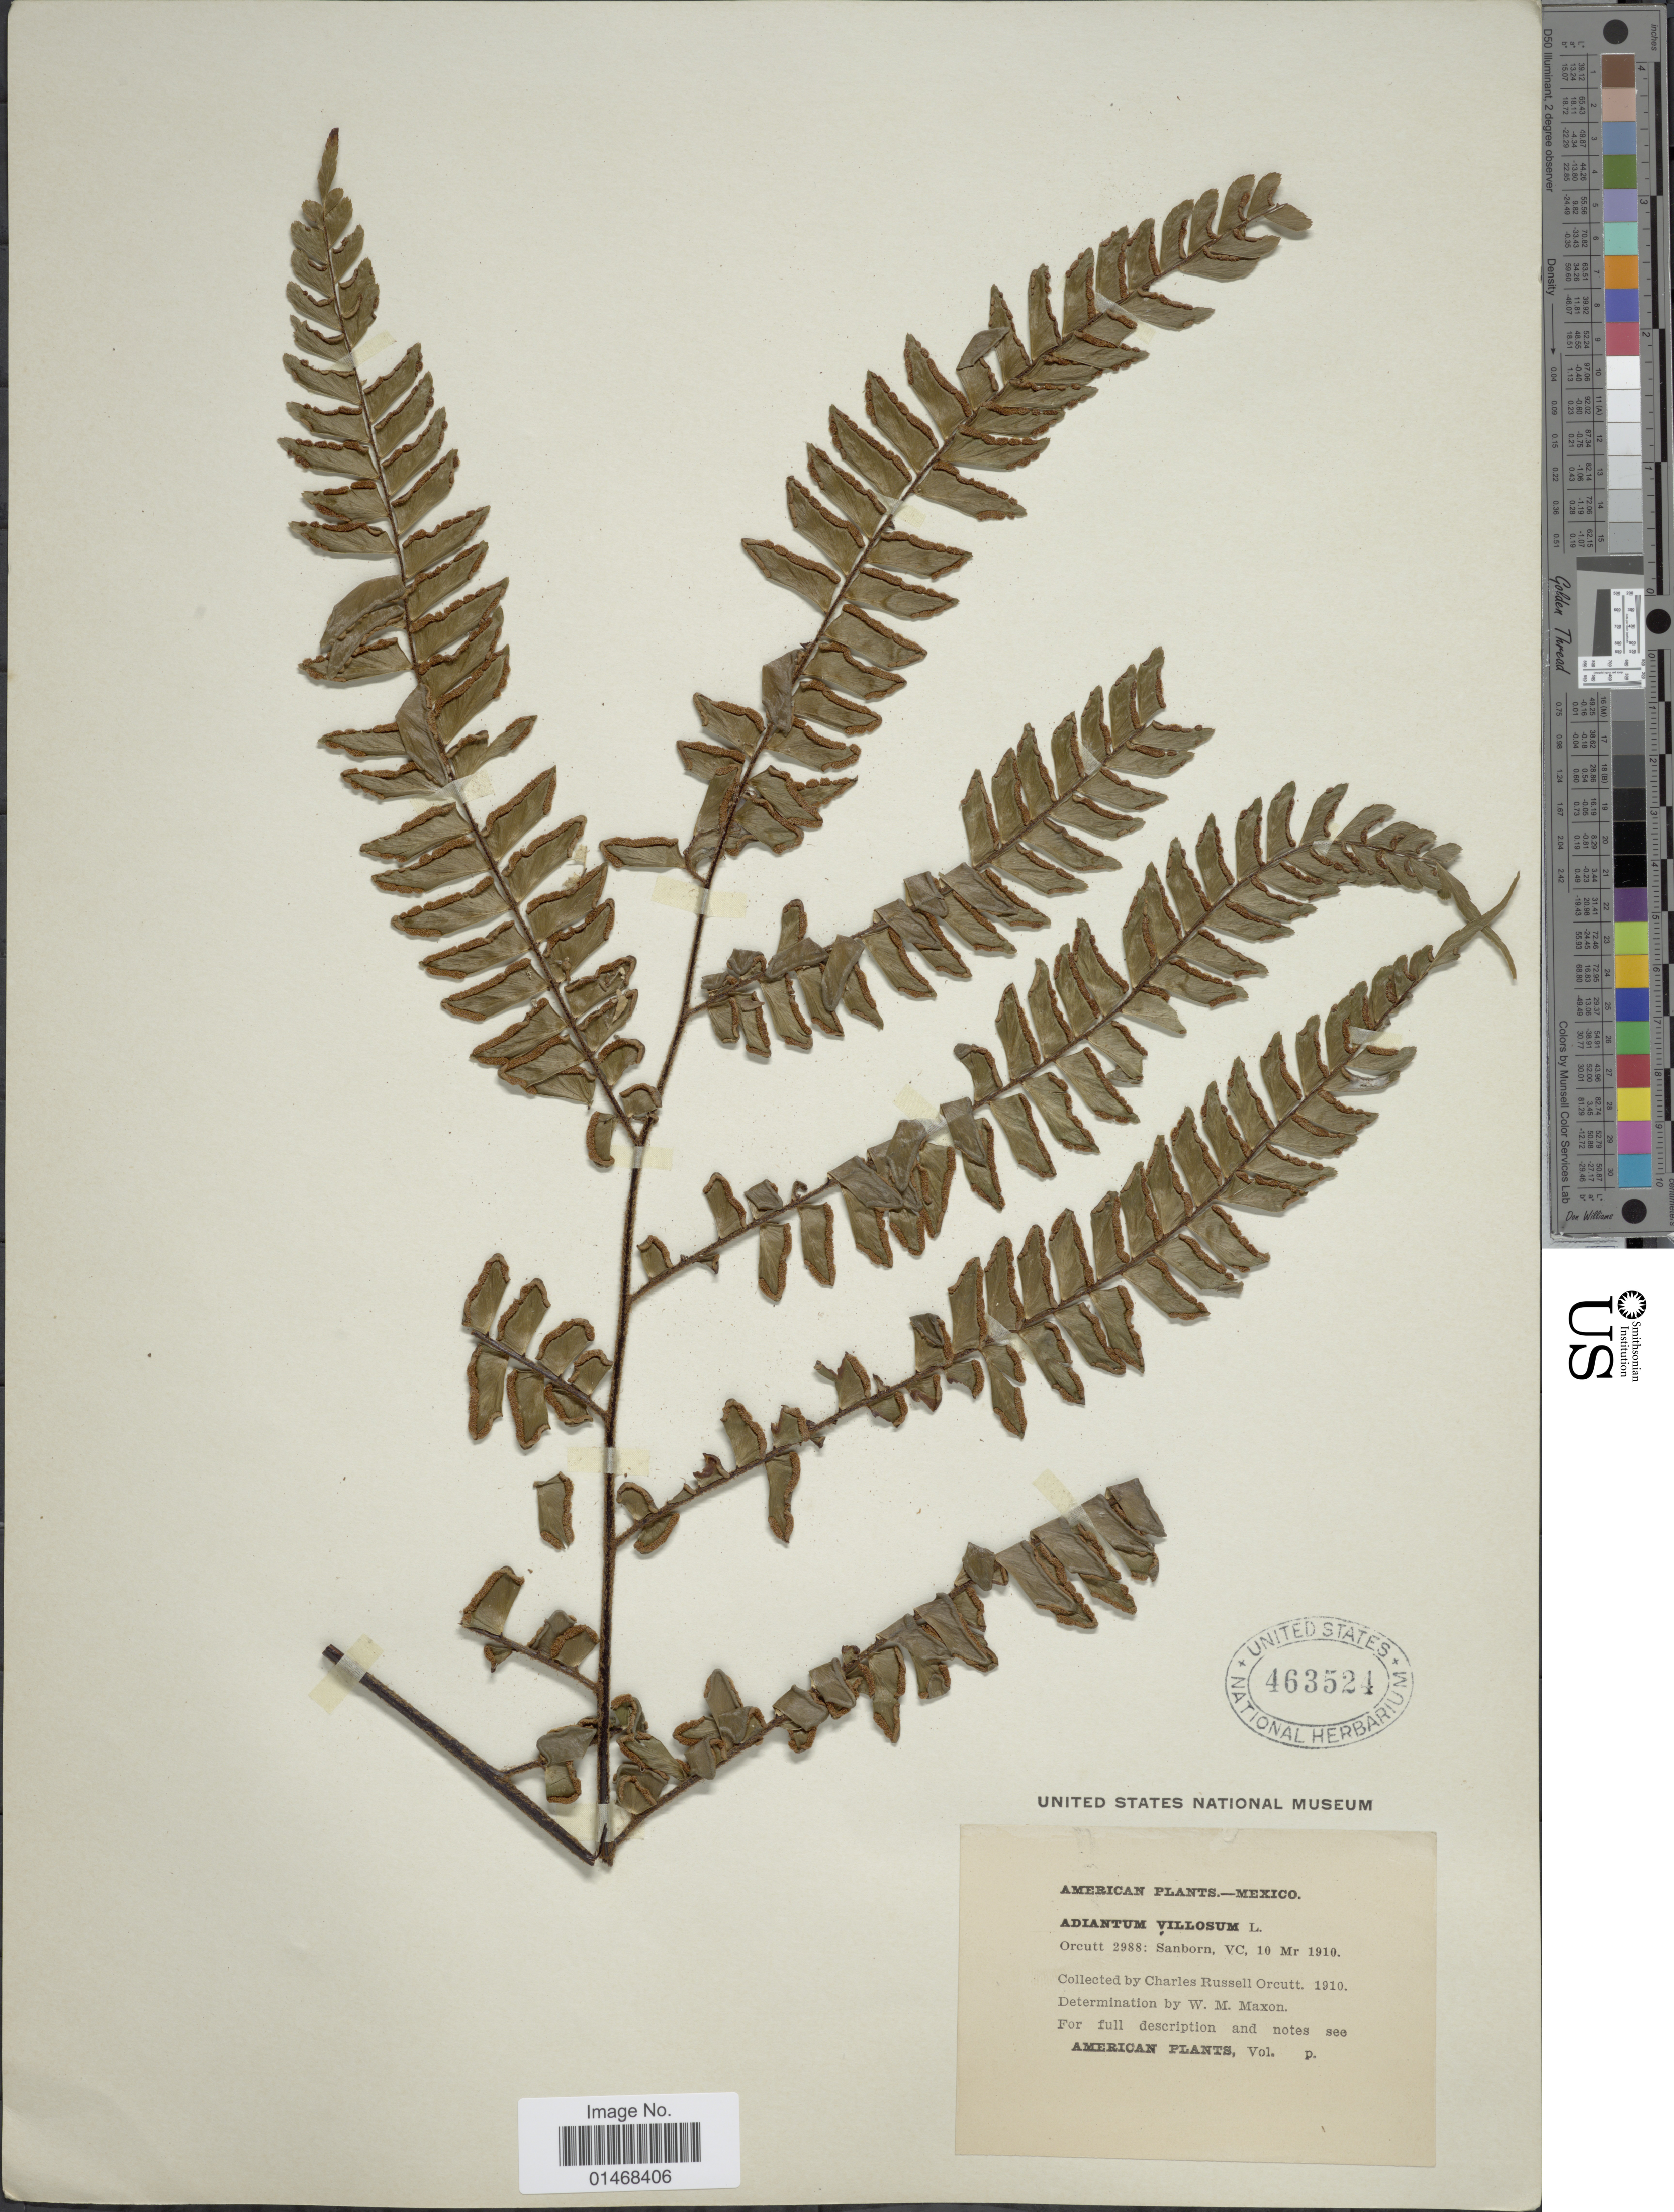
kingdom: Plantae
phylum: Tracheophyta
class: Polypodiopsida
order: Polypodiales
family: Pteridaceae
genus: Adiantum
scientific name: Adiantum villosum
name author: L.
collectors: C. R. Orcutt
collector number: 2988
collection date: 1910-03-10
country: Mexico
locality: Sanborn, VC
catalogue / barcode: US 463524